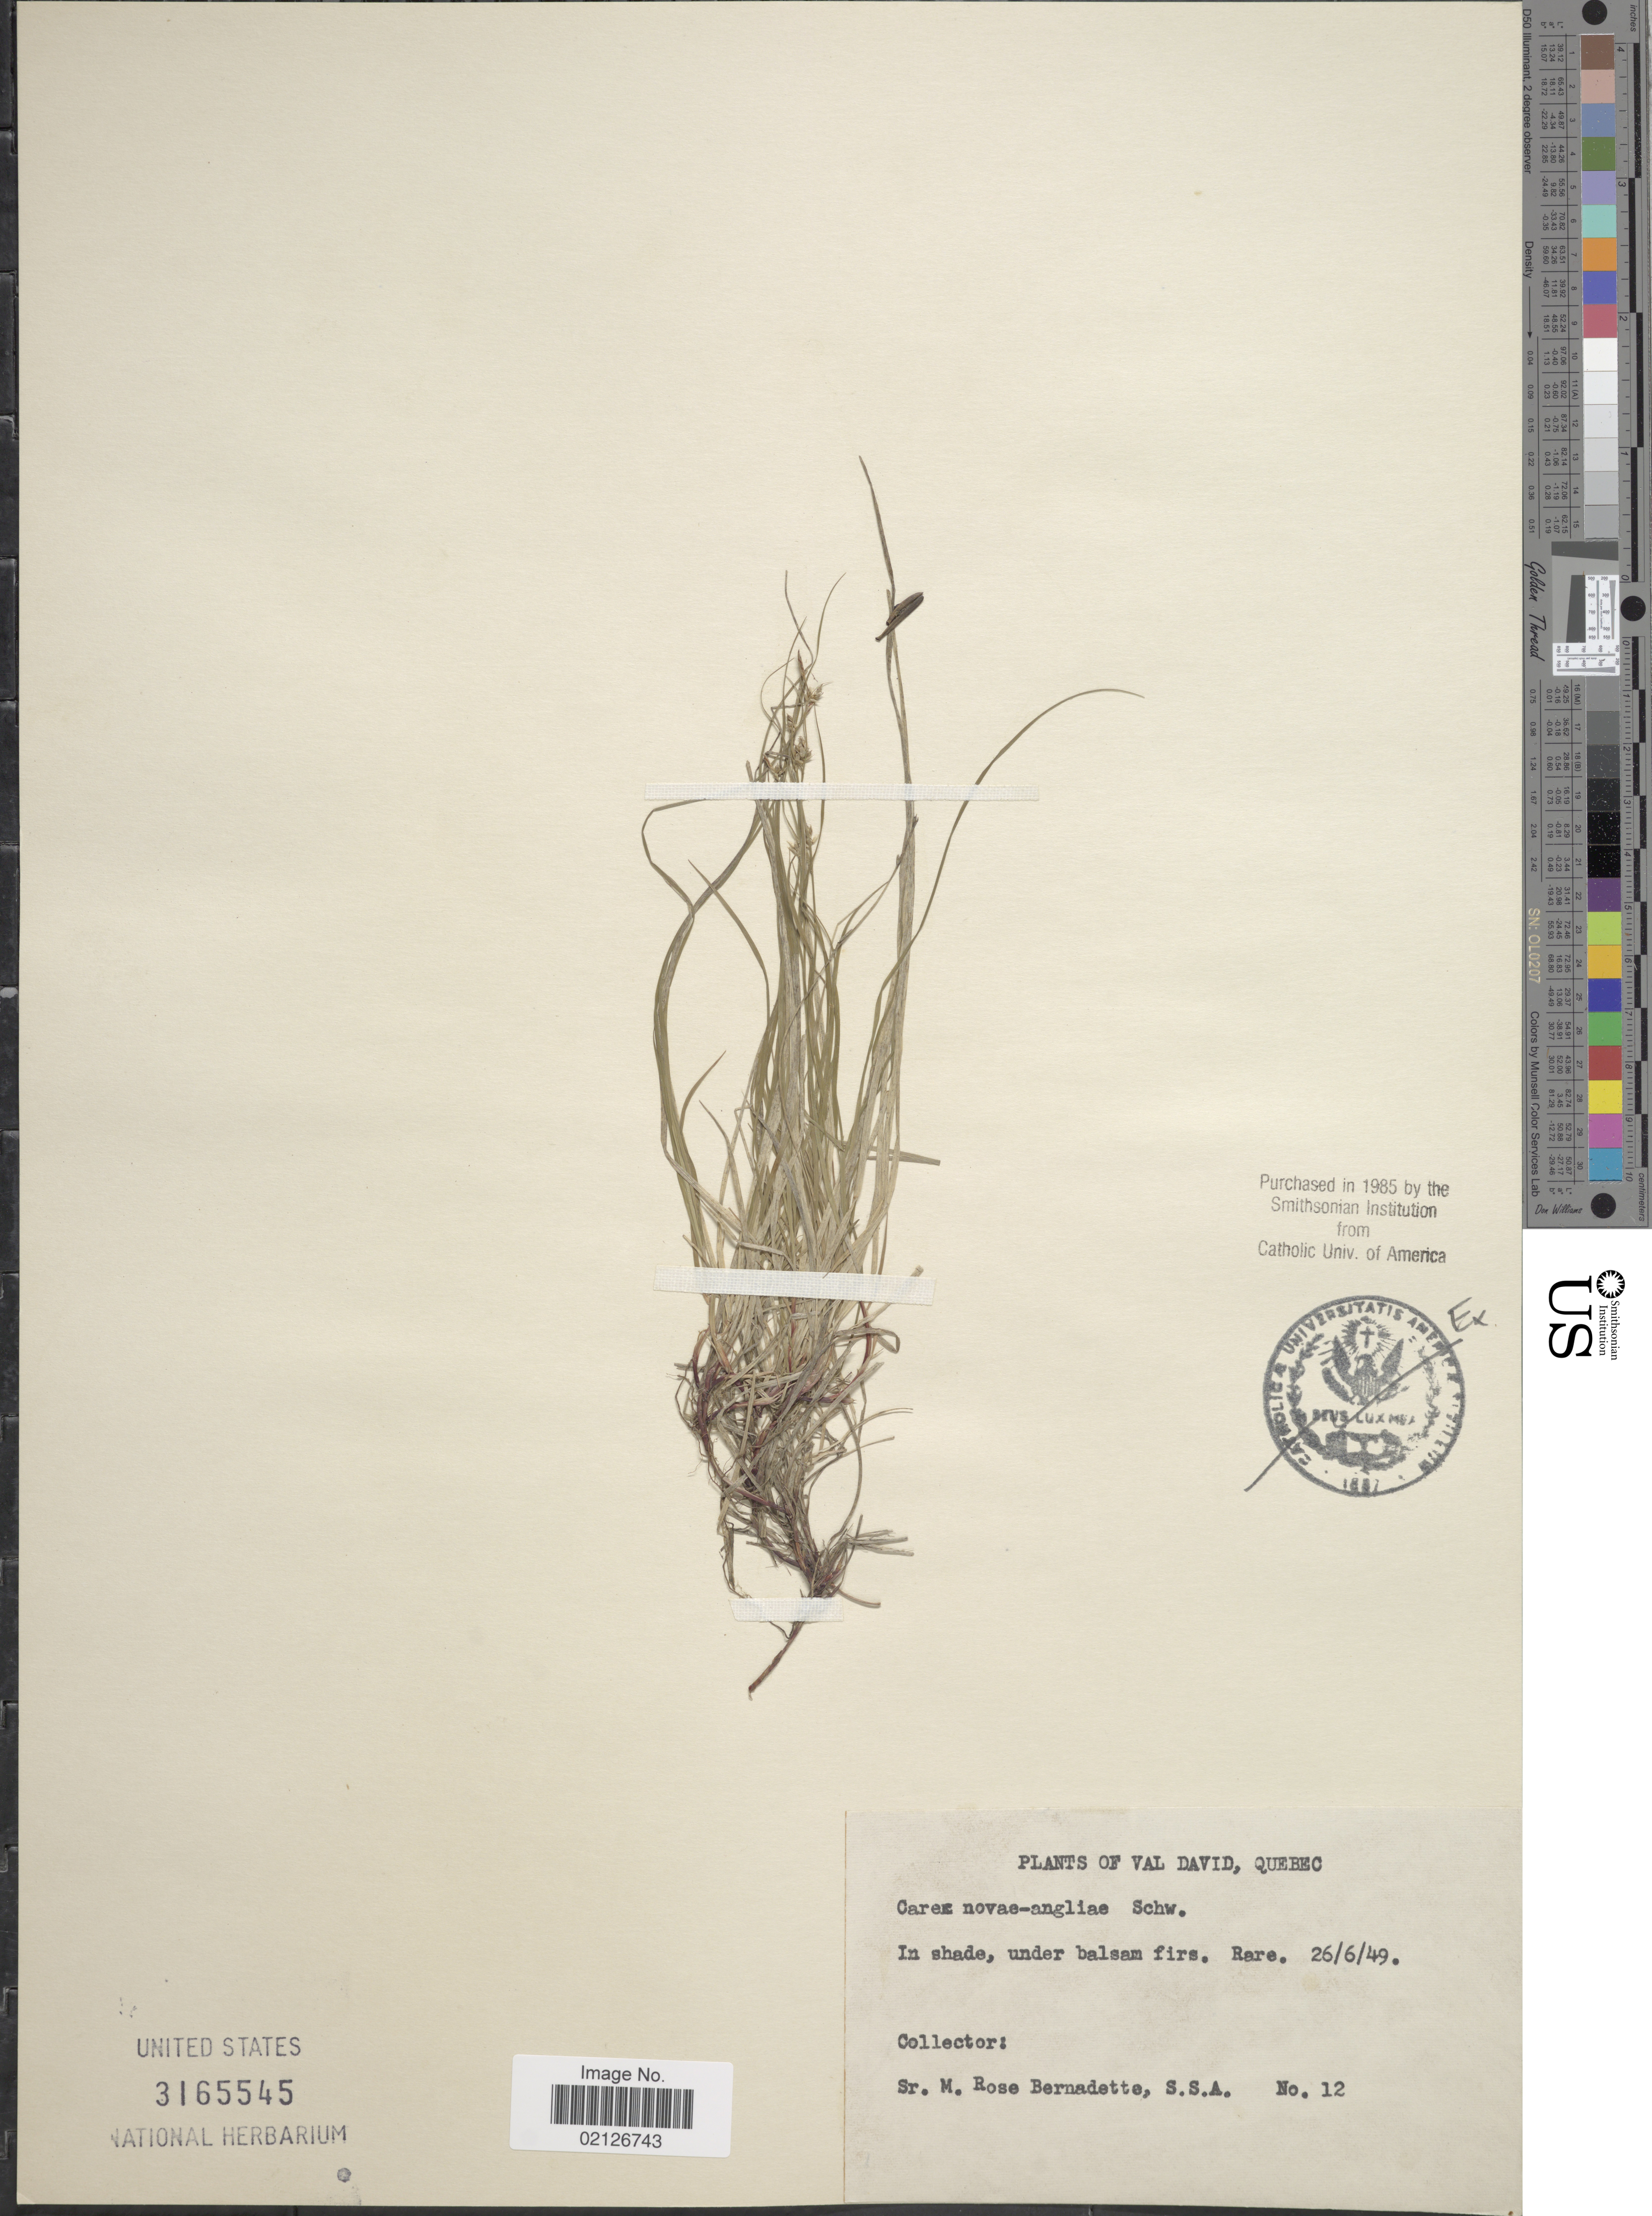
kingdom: Plantae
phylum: Tracheophyta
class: Liliopsida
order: Poales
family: Cyperaceae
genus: Carex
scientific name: Carex novae-angliae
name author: Schwein.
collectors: M. Bernadette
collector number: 12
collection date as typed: Transcribed d/m/y: 26/6/49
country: Canada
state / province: Quebec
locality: Val David, in shade, under balsam firms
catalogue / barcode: US 3165545